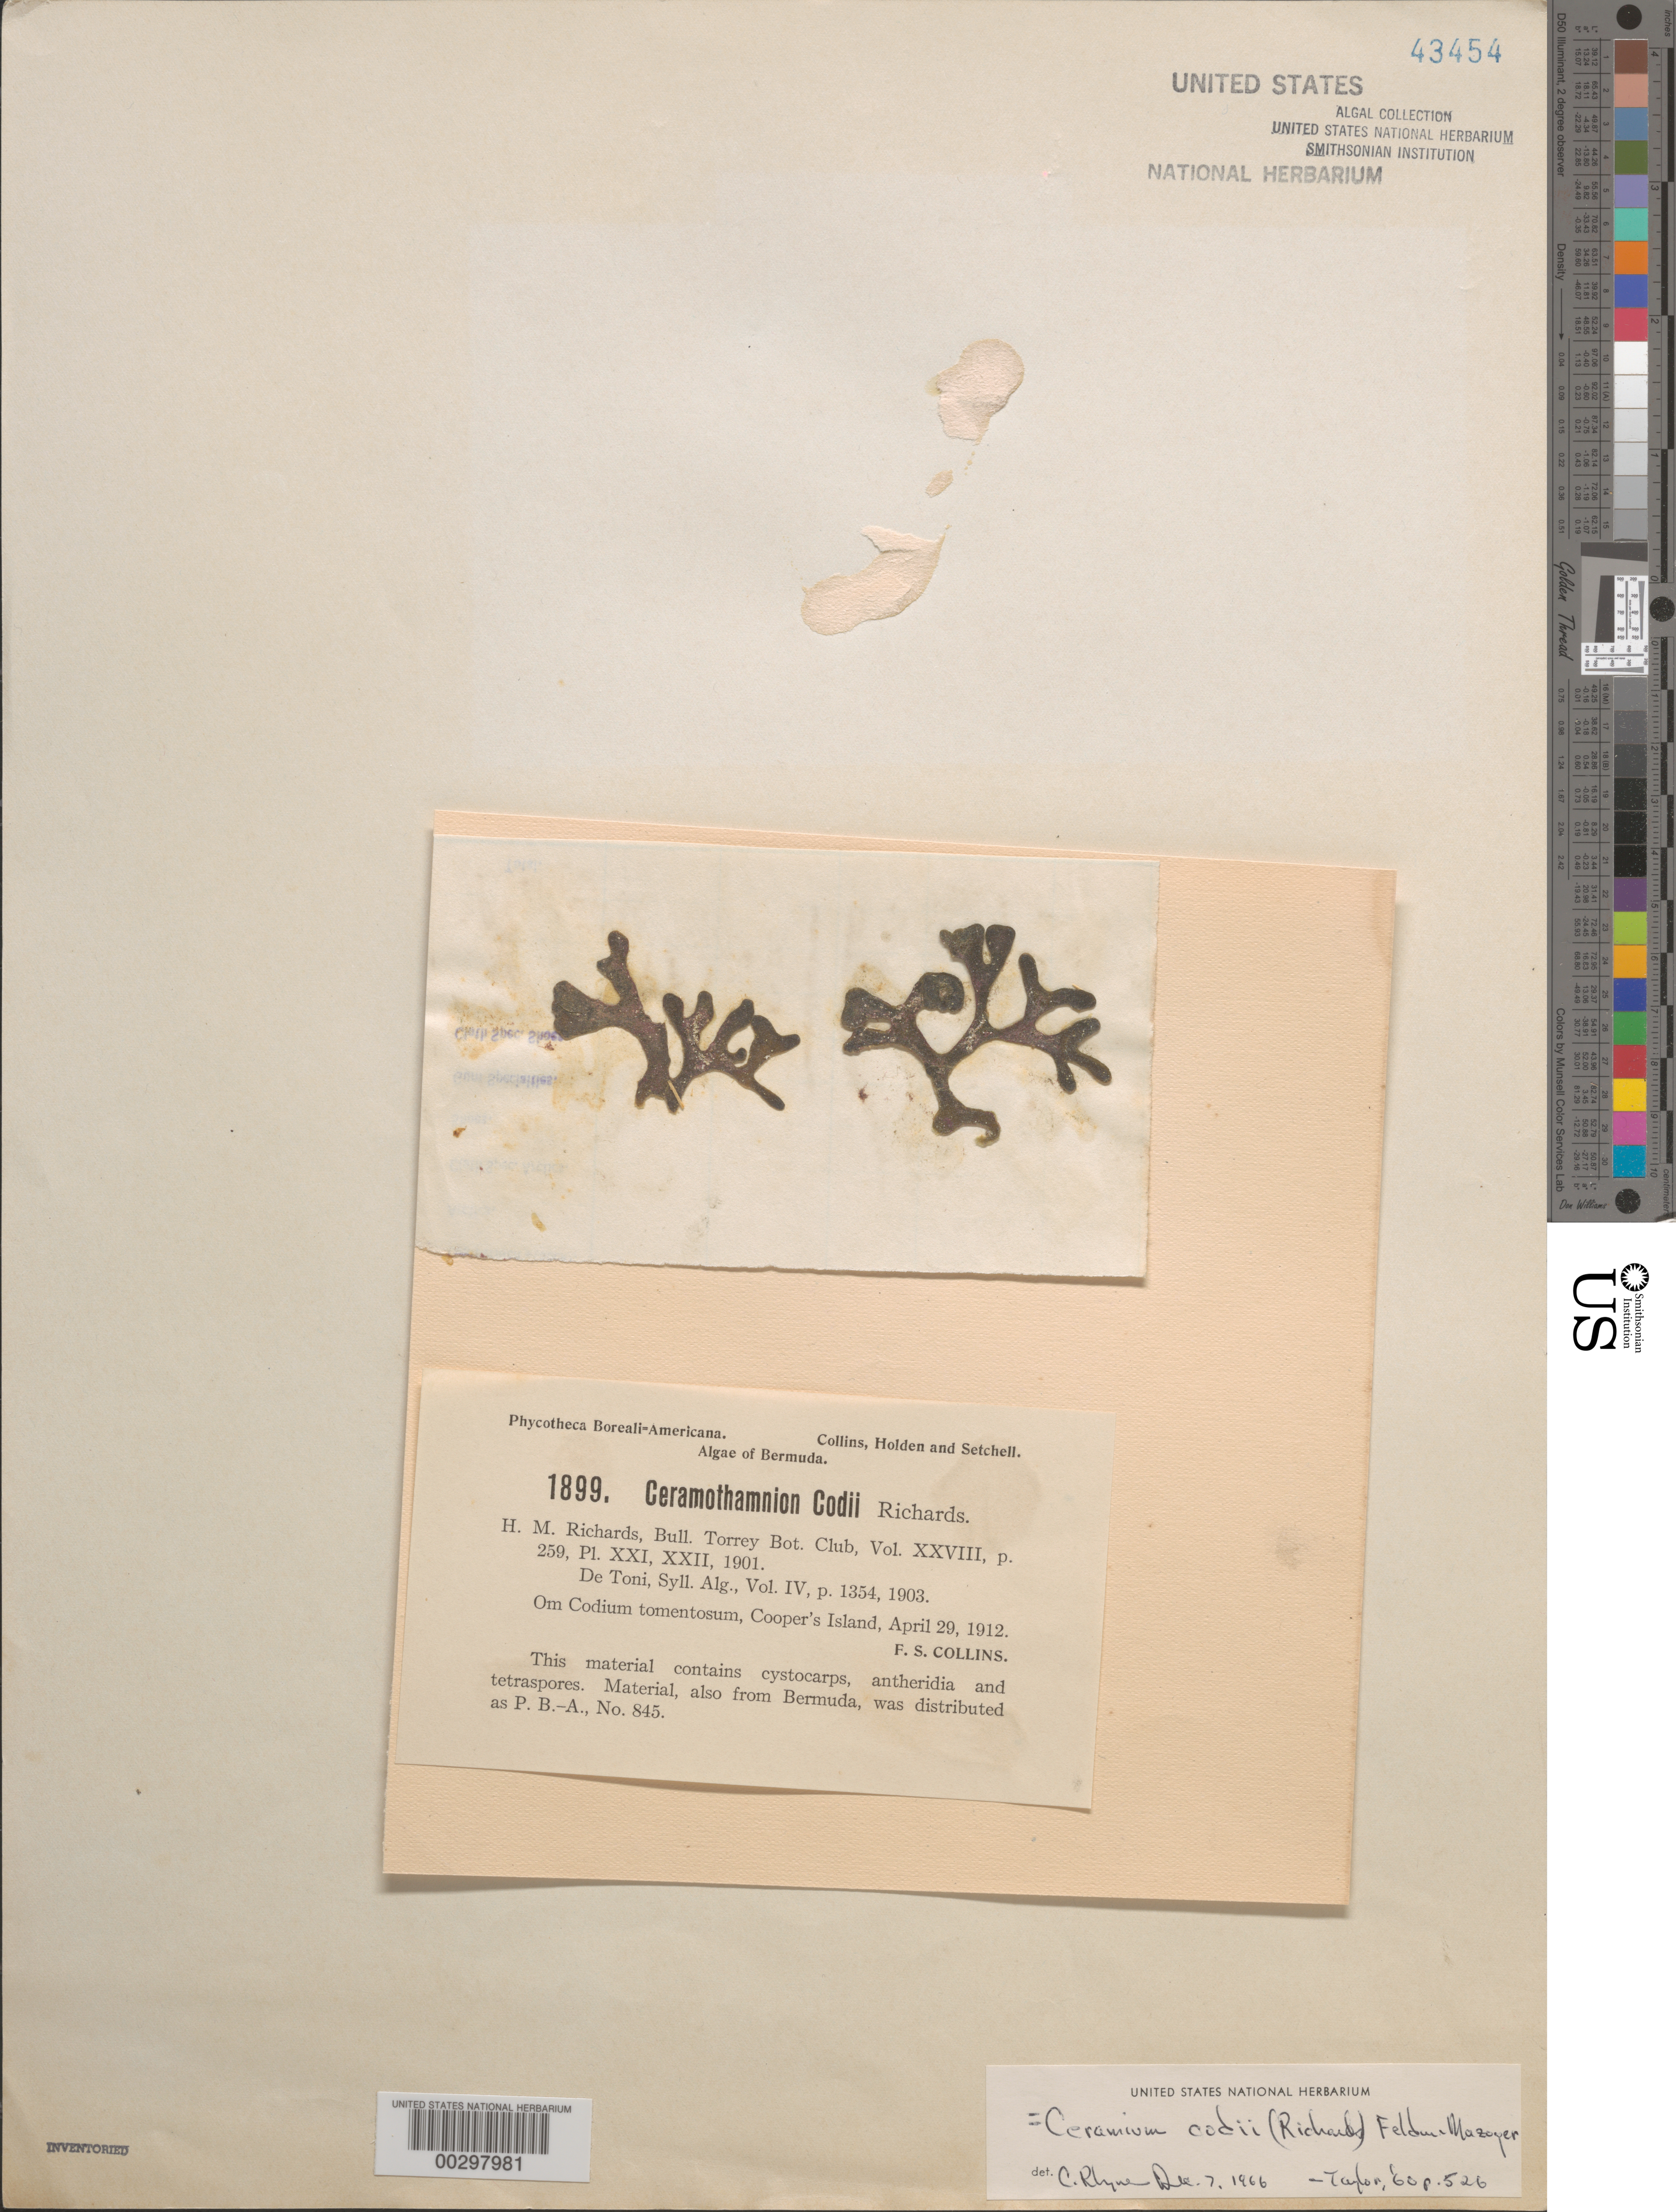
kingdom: Plantae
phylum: Rhodophyta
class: Florideophyceae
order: Ceramiales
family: Ceramiaceae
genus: Ceramium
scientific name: Ceramium codii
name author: (Richards) Mazoyer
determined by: Rhyne, C. F.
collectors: F. Collins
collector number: PB-A 1899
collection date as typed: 29 Apr 1912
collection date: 1912-04-29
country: Bermuda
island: Cooper's Island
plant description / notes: Collins, Holden & Setchell, Phycotheca Boreali-Americana, as Ceramothamnion codii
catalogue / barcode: US 43454